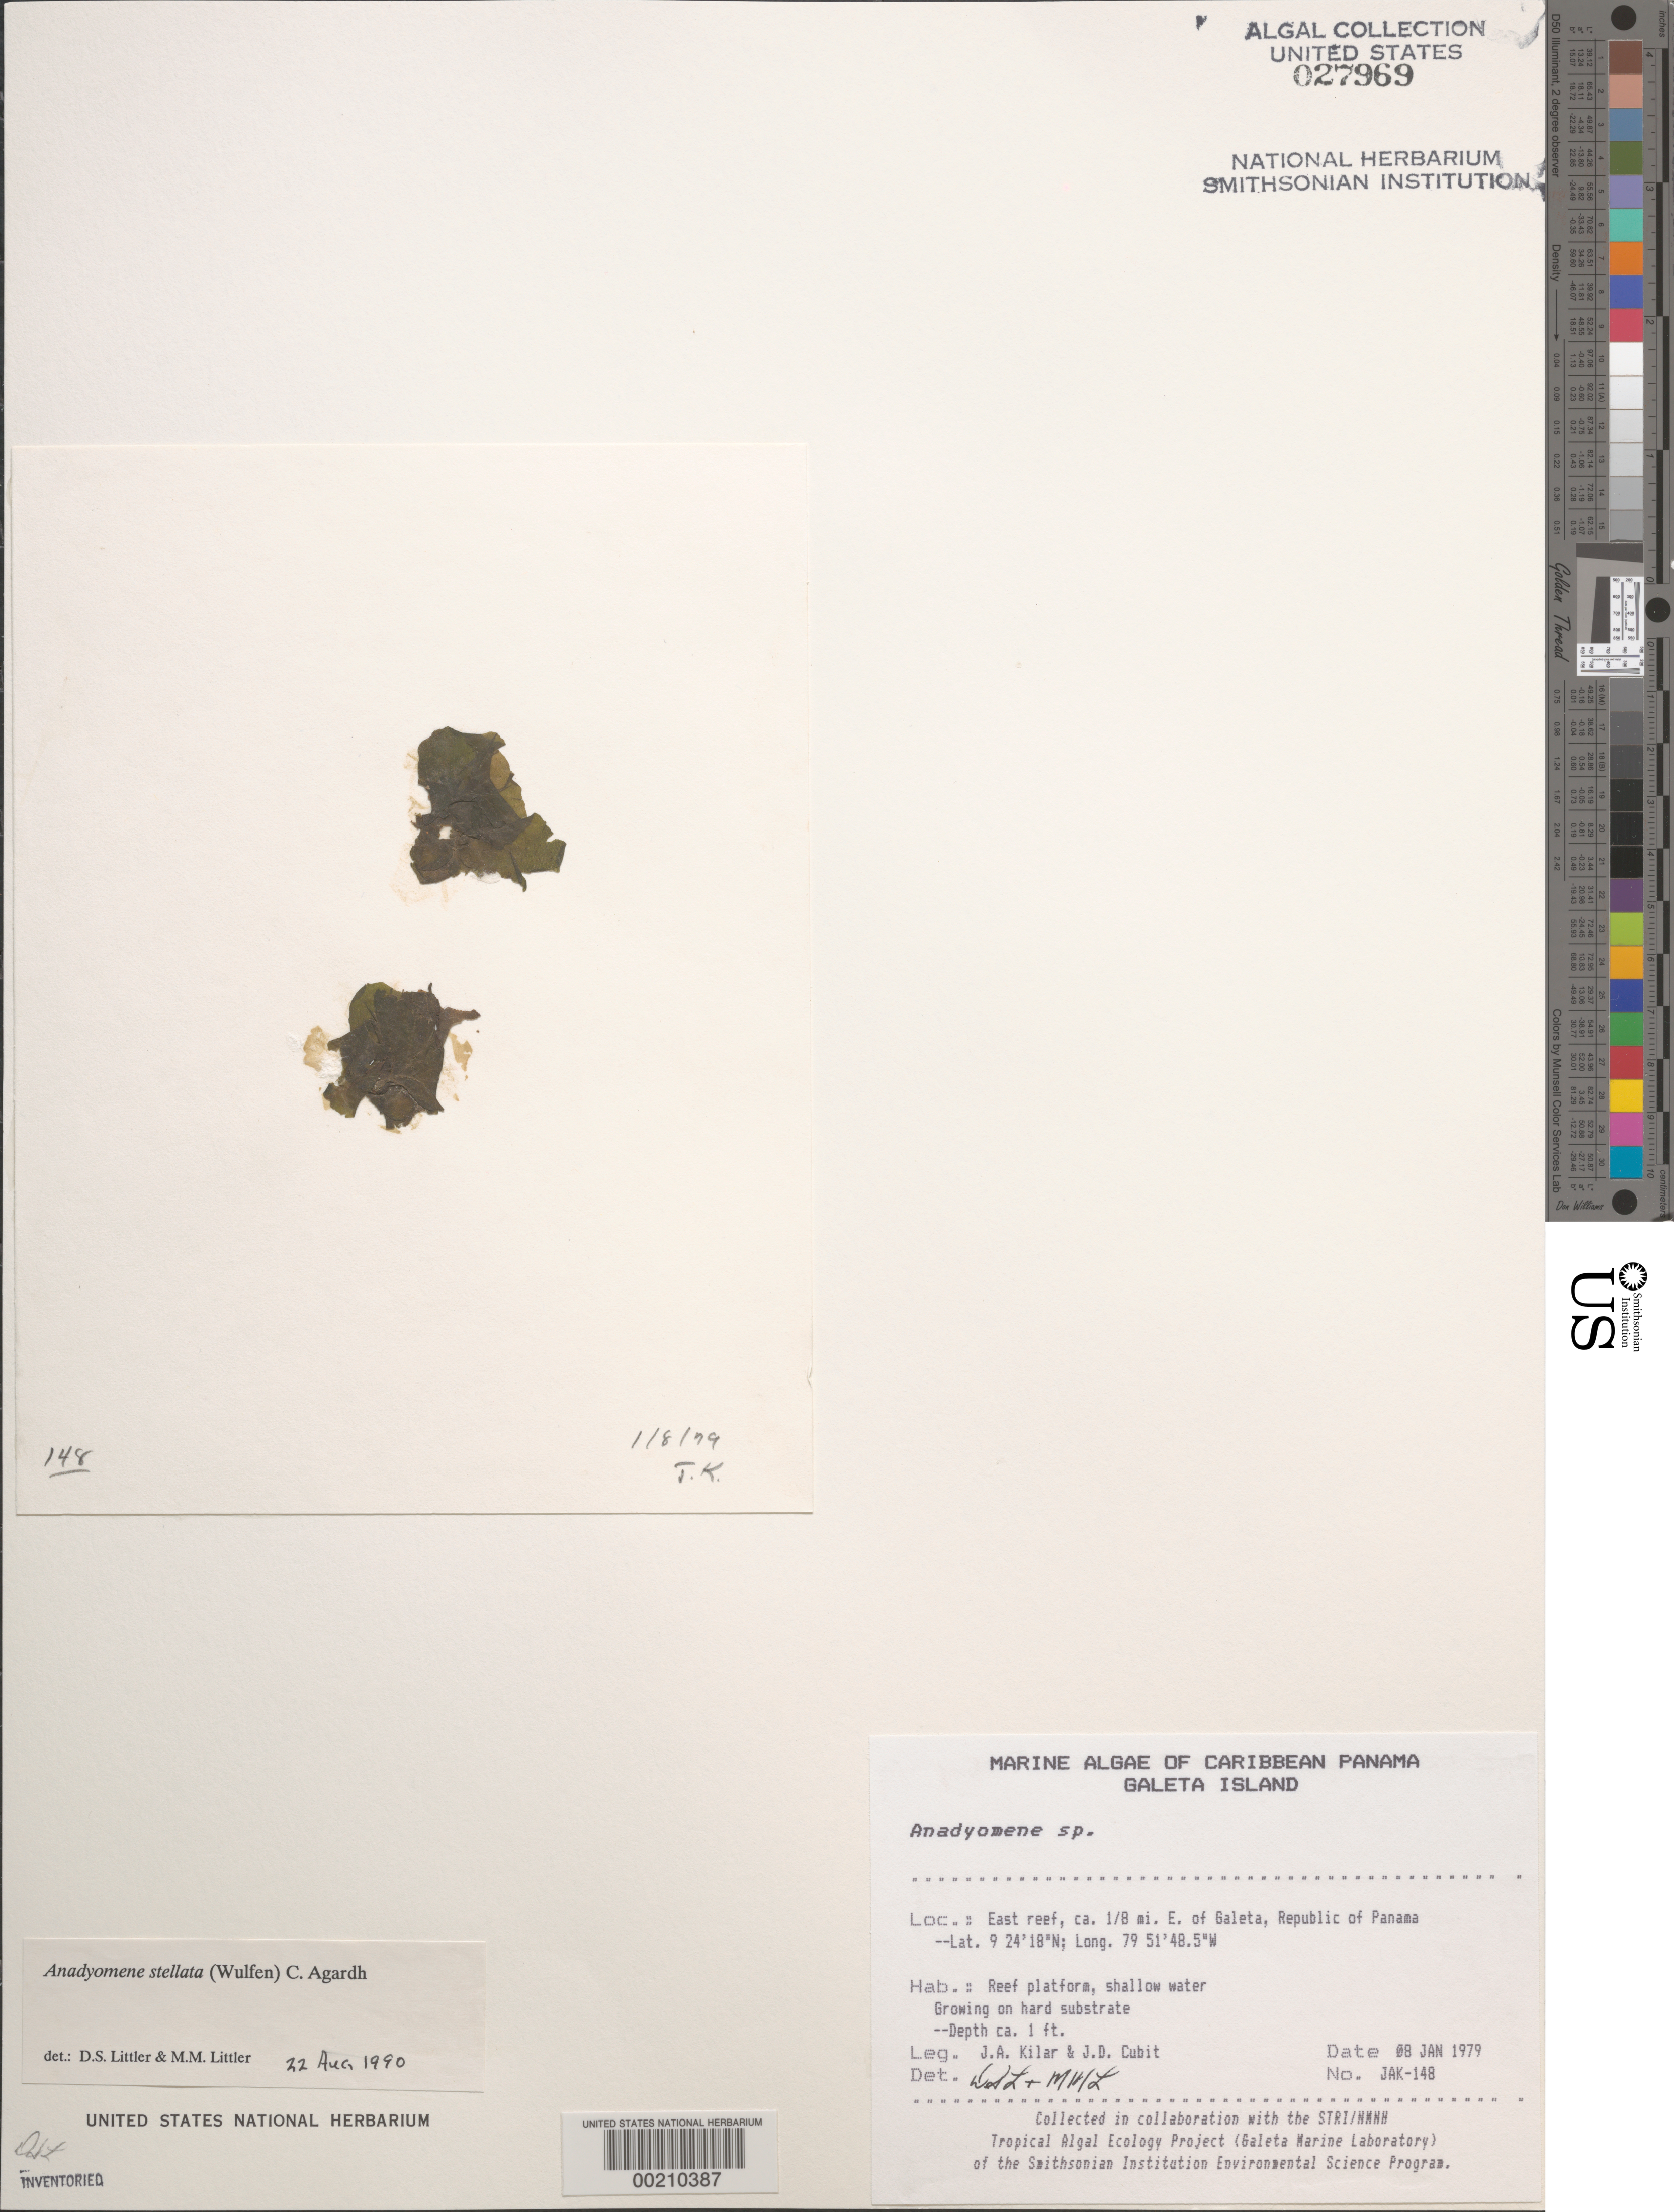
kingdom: Plantae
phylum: Chlorophyta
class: Ulvophyceae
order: Cladophorales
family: Anadyomenaceae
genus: Anadyomene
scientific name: Anadyomene stellata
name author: (Wulfen) C. Agardh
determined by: Littler, D. S.; Littler, M. M.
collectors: J. A. Kilar & J. Cubit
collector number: JAK-148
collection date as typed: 08 Jan 1979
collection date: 1979-01-08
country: Panama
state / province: Colón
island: Galeta Island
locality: East Reef ca. 1/8th mile east of Galeta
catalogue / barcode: US 27969